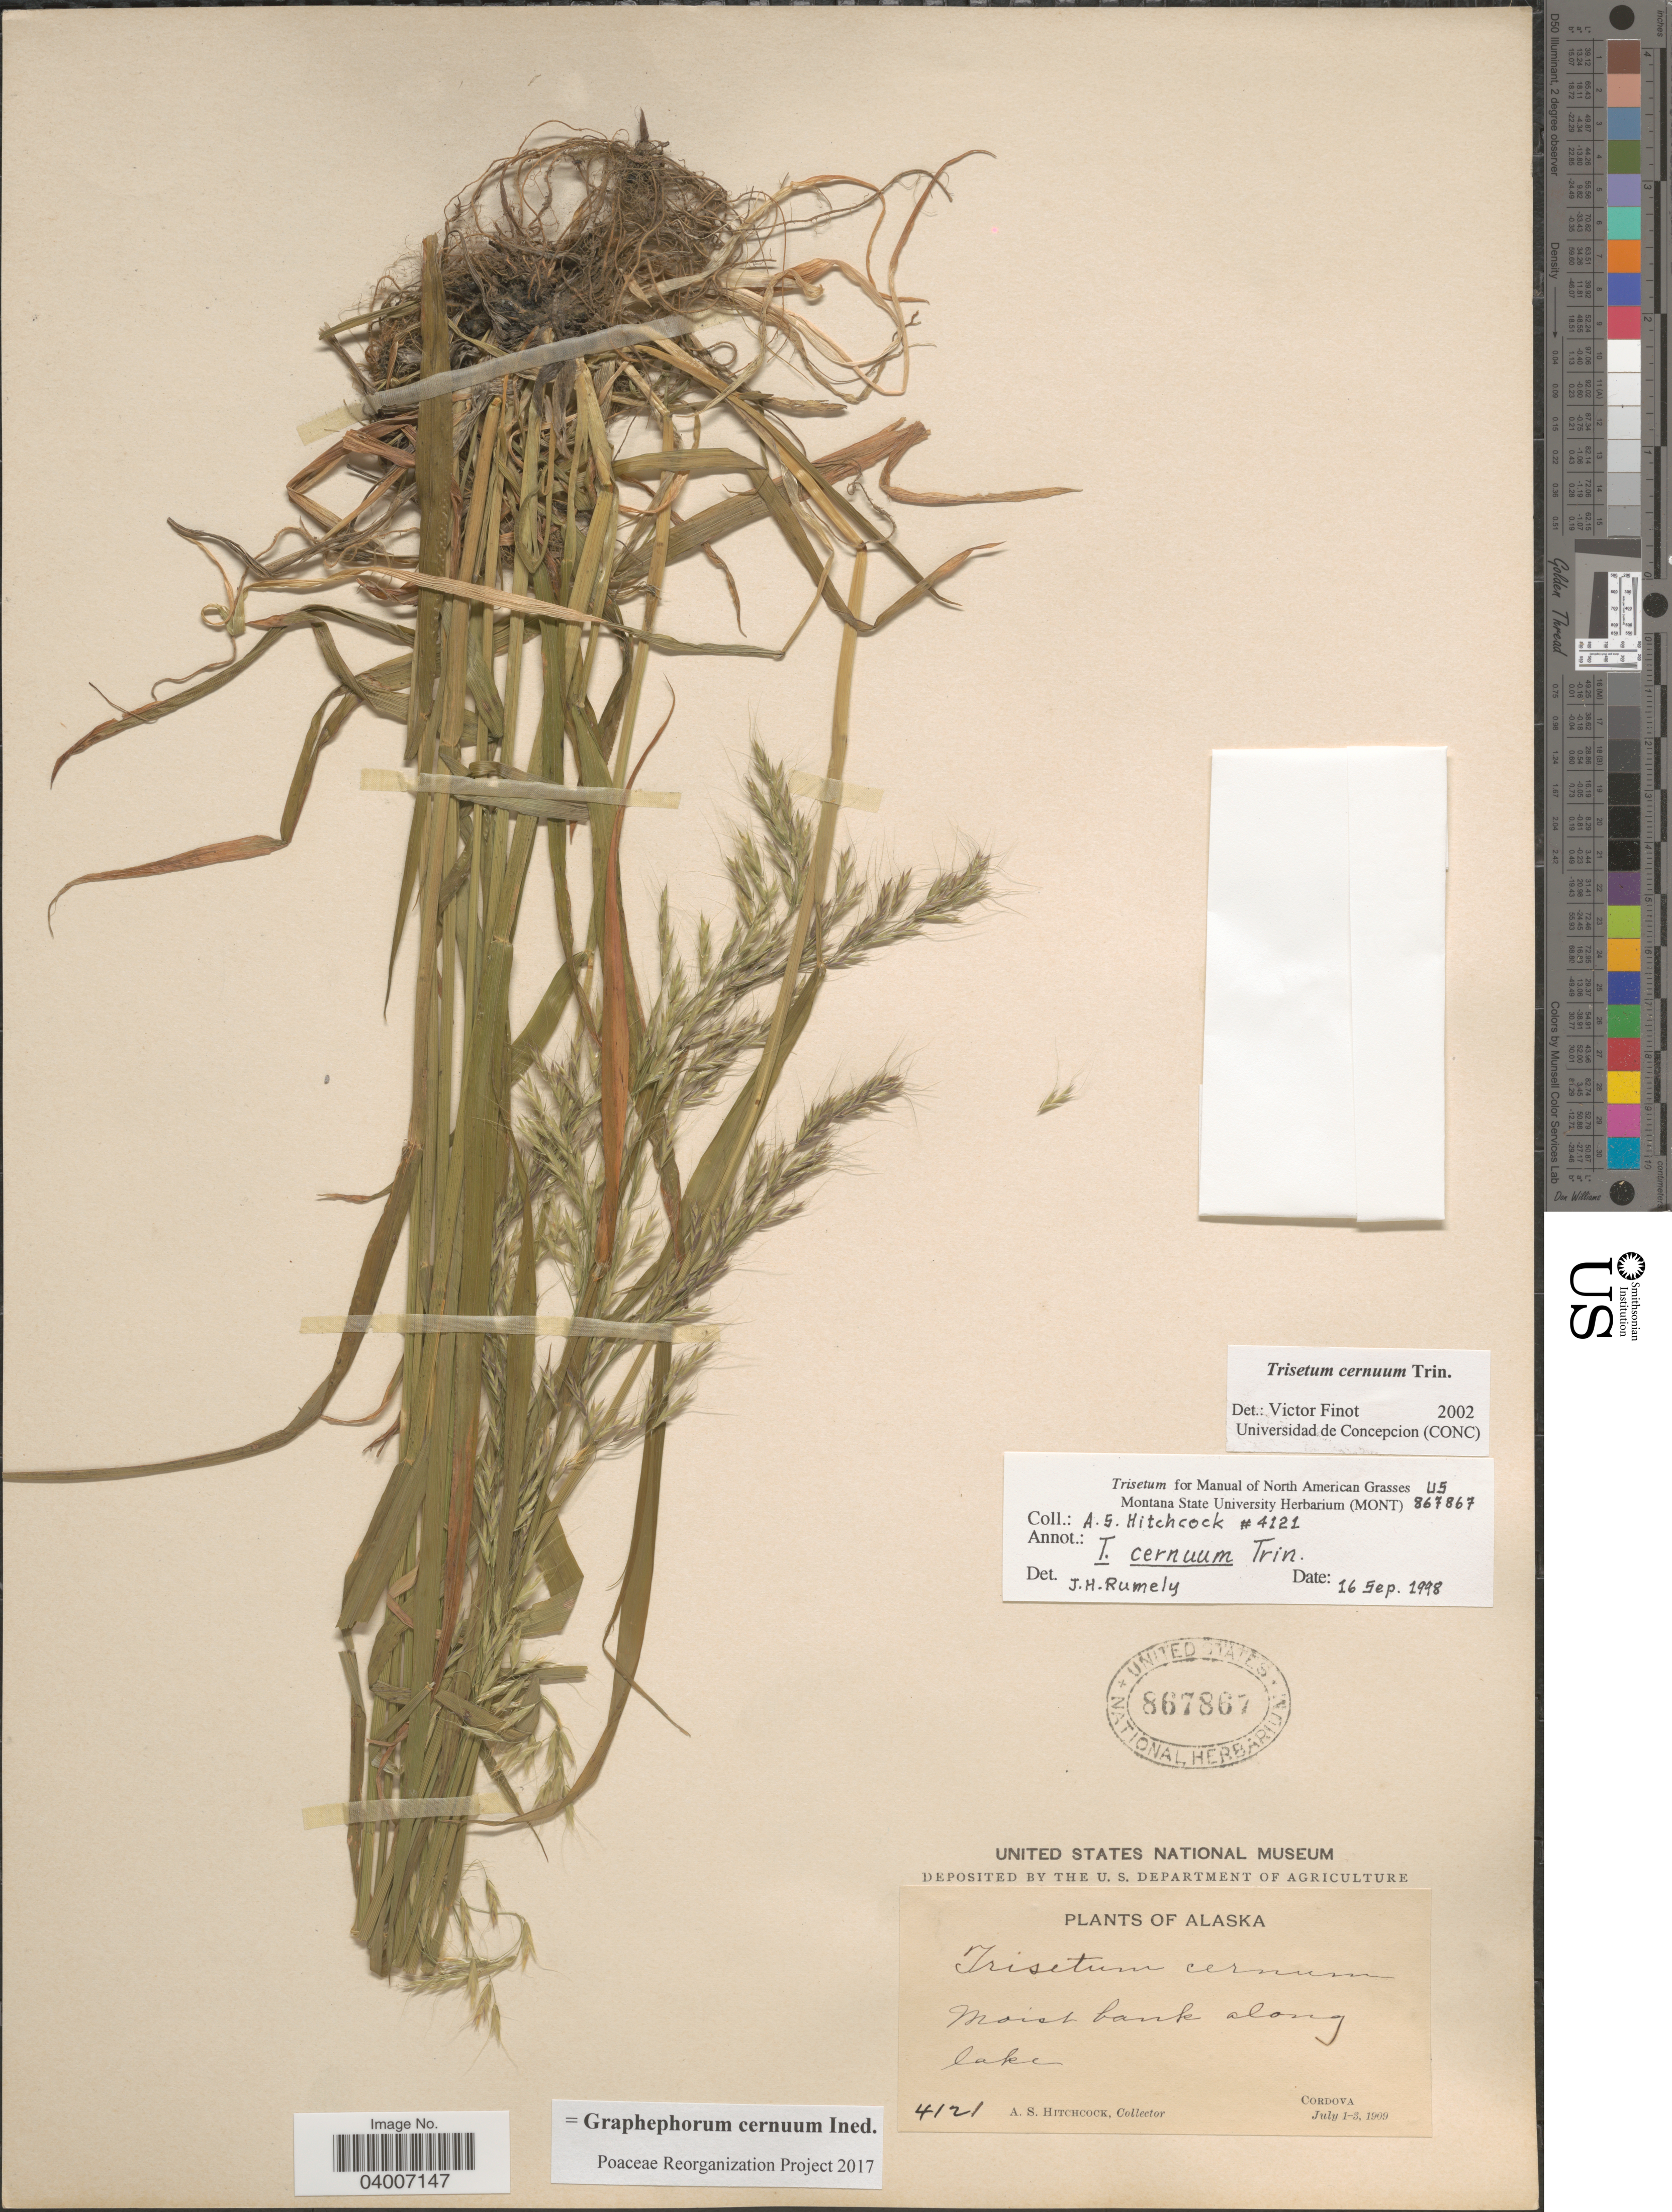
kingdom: Plantae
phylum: Tracheophyta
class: Liliopsida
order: Poales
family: Poaceae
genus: Graphephorum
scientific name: Graphephorum cernuum ined.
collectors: A. S. Hitchcock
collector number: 4121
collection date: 1909-07-01/1909-07-03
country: United States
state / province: Alaska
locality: Moist bank along lake. Cordova.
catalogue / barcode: US 867867